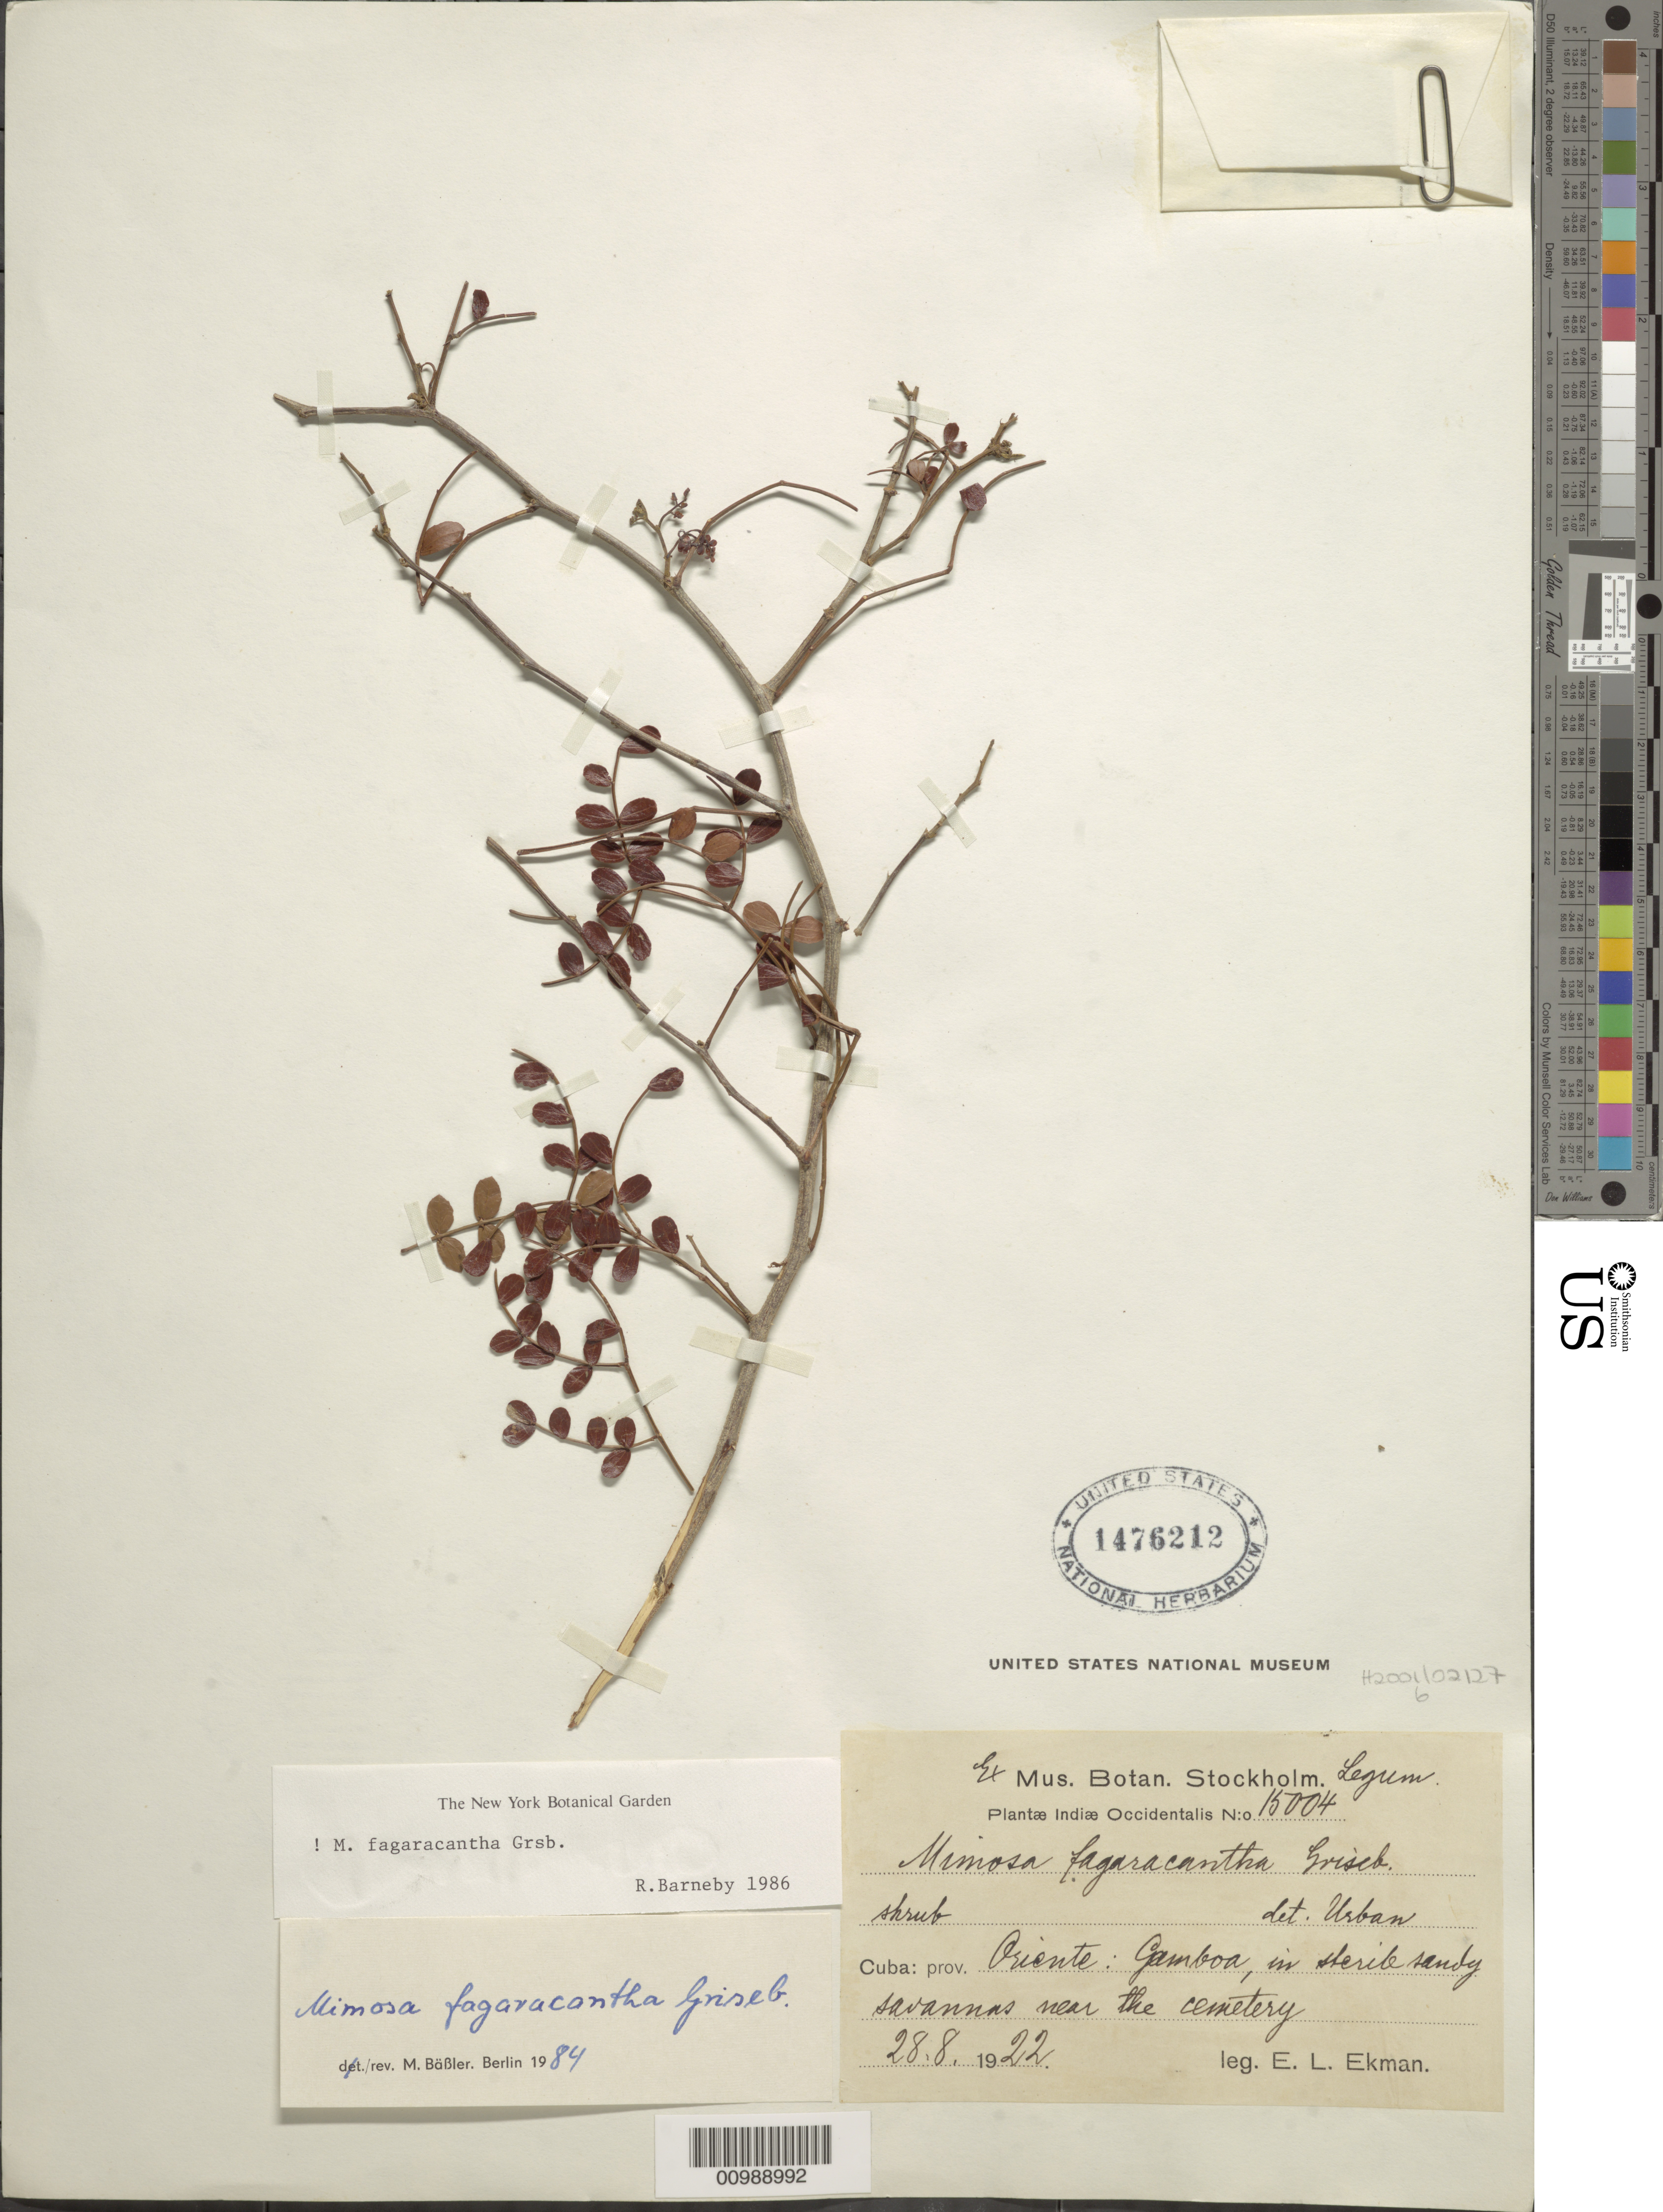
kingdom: Plantae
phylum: Tracheophyta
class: Magnoliopsida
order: Fabales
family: Fabaceae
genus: Mimosa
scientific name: Mimosa fagaracantha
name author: Griseb.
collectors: E. L. Ekman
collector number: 15004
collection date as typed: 28 Aug 1922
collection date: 1922-08-28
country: Cuba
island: Cuba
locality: Oriente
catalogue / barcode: US 1476212